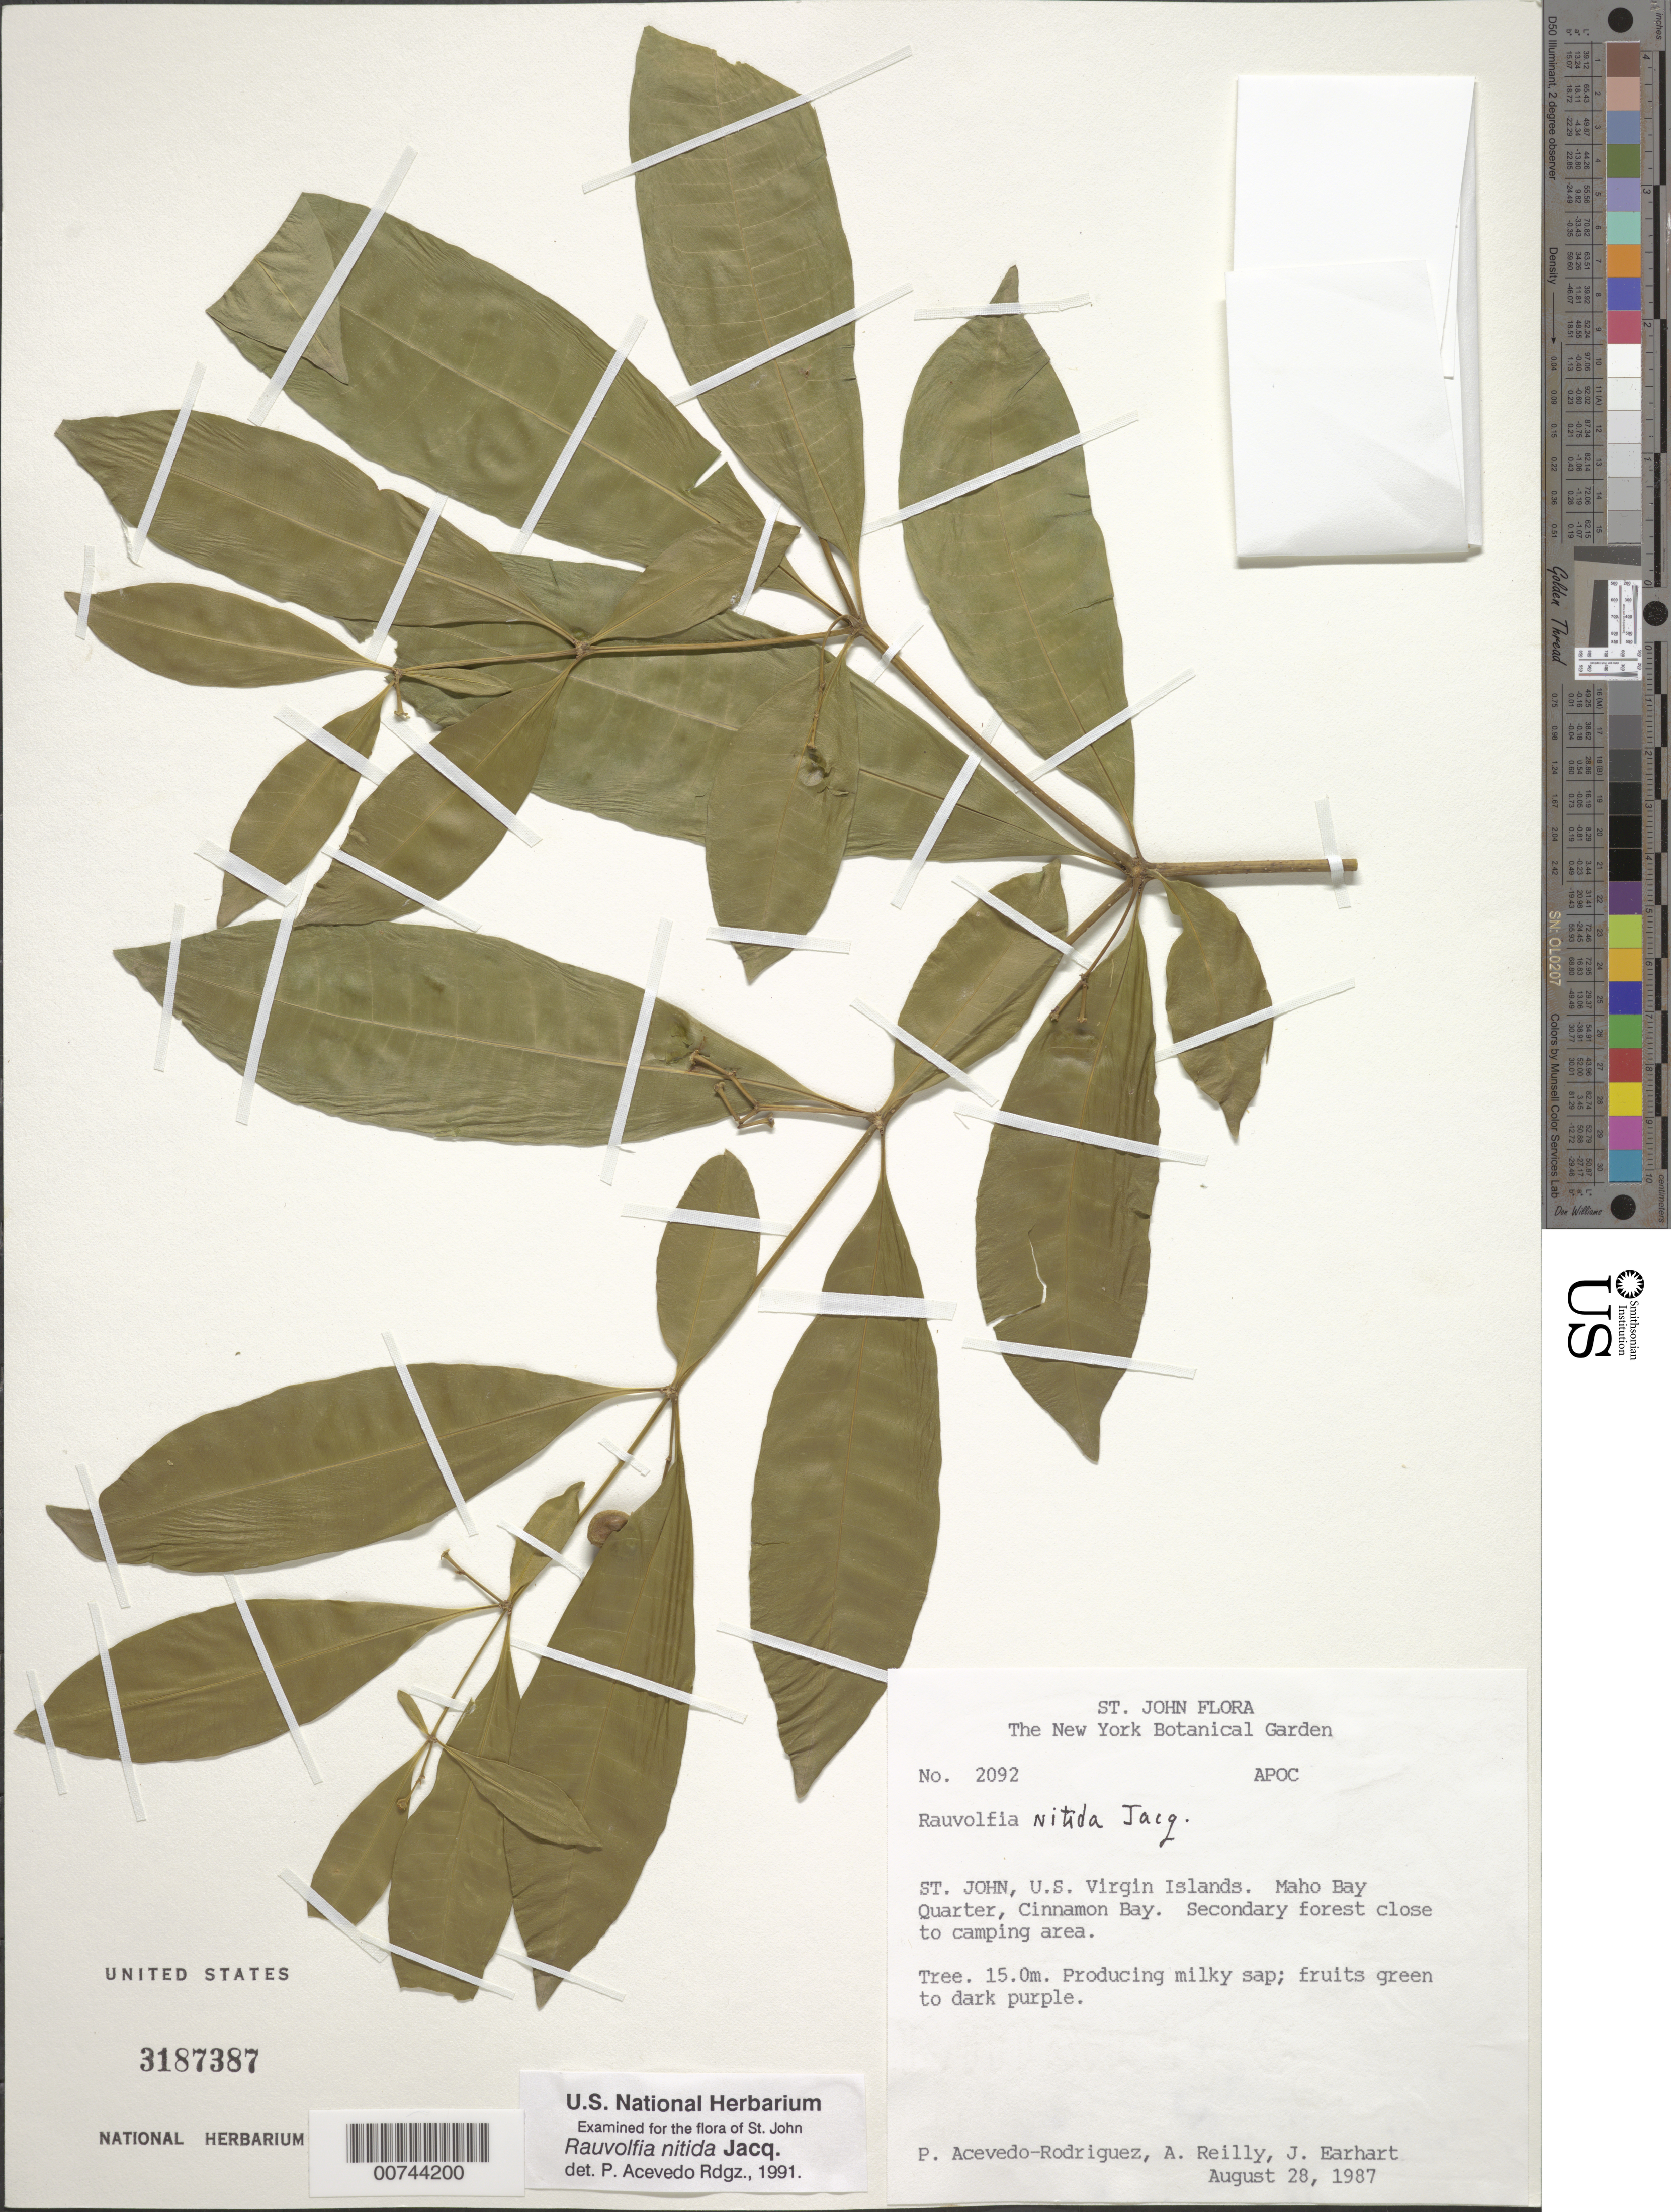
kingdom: Plantae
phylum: Tracheophyta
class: Magnoliopsida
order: Gentianales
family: Apocynaceae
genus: Rauvolfia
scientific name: Rauvolfia nitida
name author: Jacq.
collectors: P. Acevedo-Rodr., A. Reilly & J. Earhart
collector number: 2092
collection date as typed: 28 Aug 1987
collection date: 1987-08-28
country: U.S. Virgin Islands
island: St. John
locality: Maho Bay Quarter; Cinnamon Bay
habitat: Secondary forest close to camping area.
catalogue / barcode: US 3187387